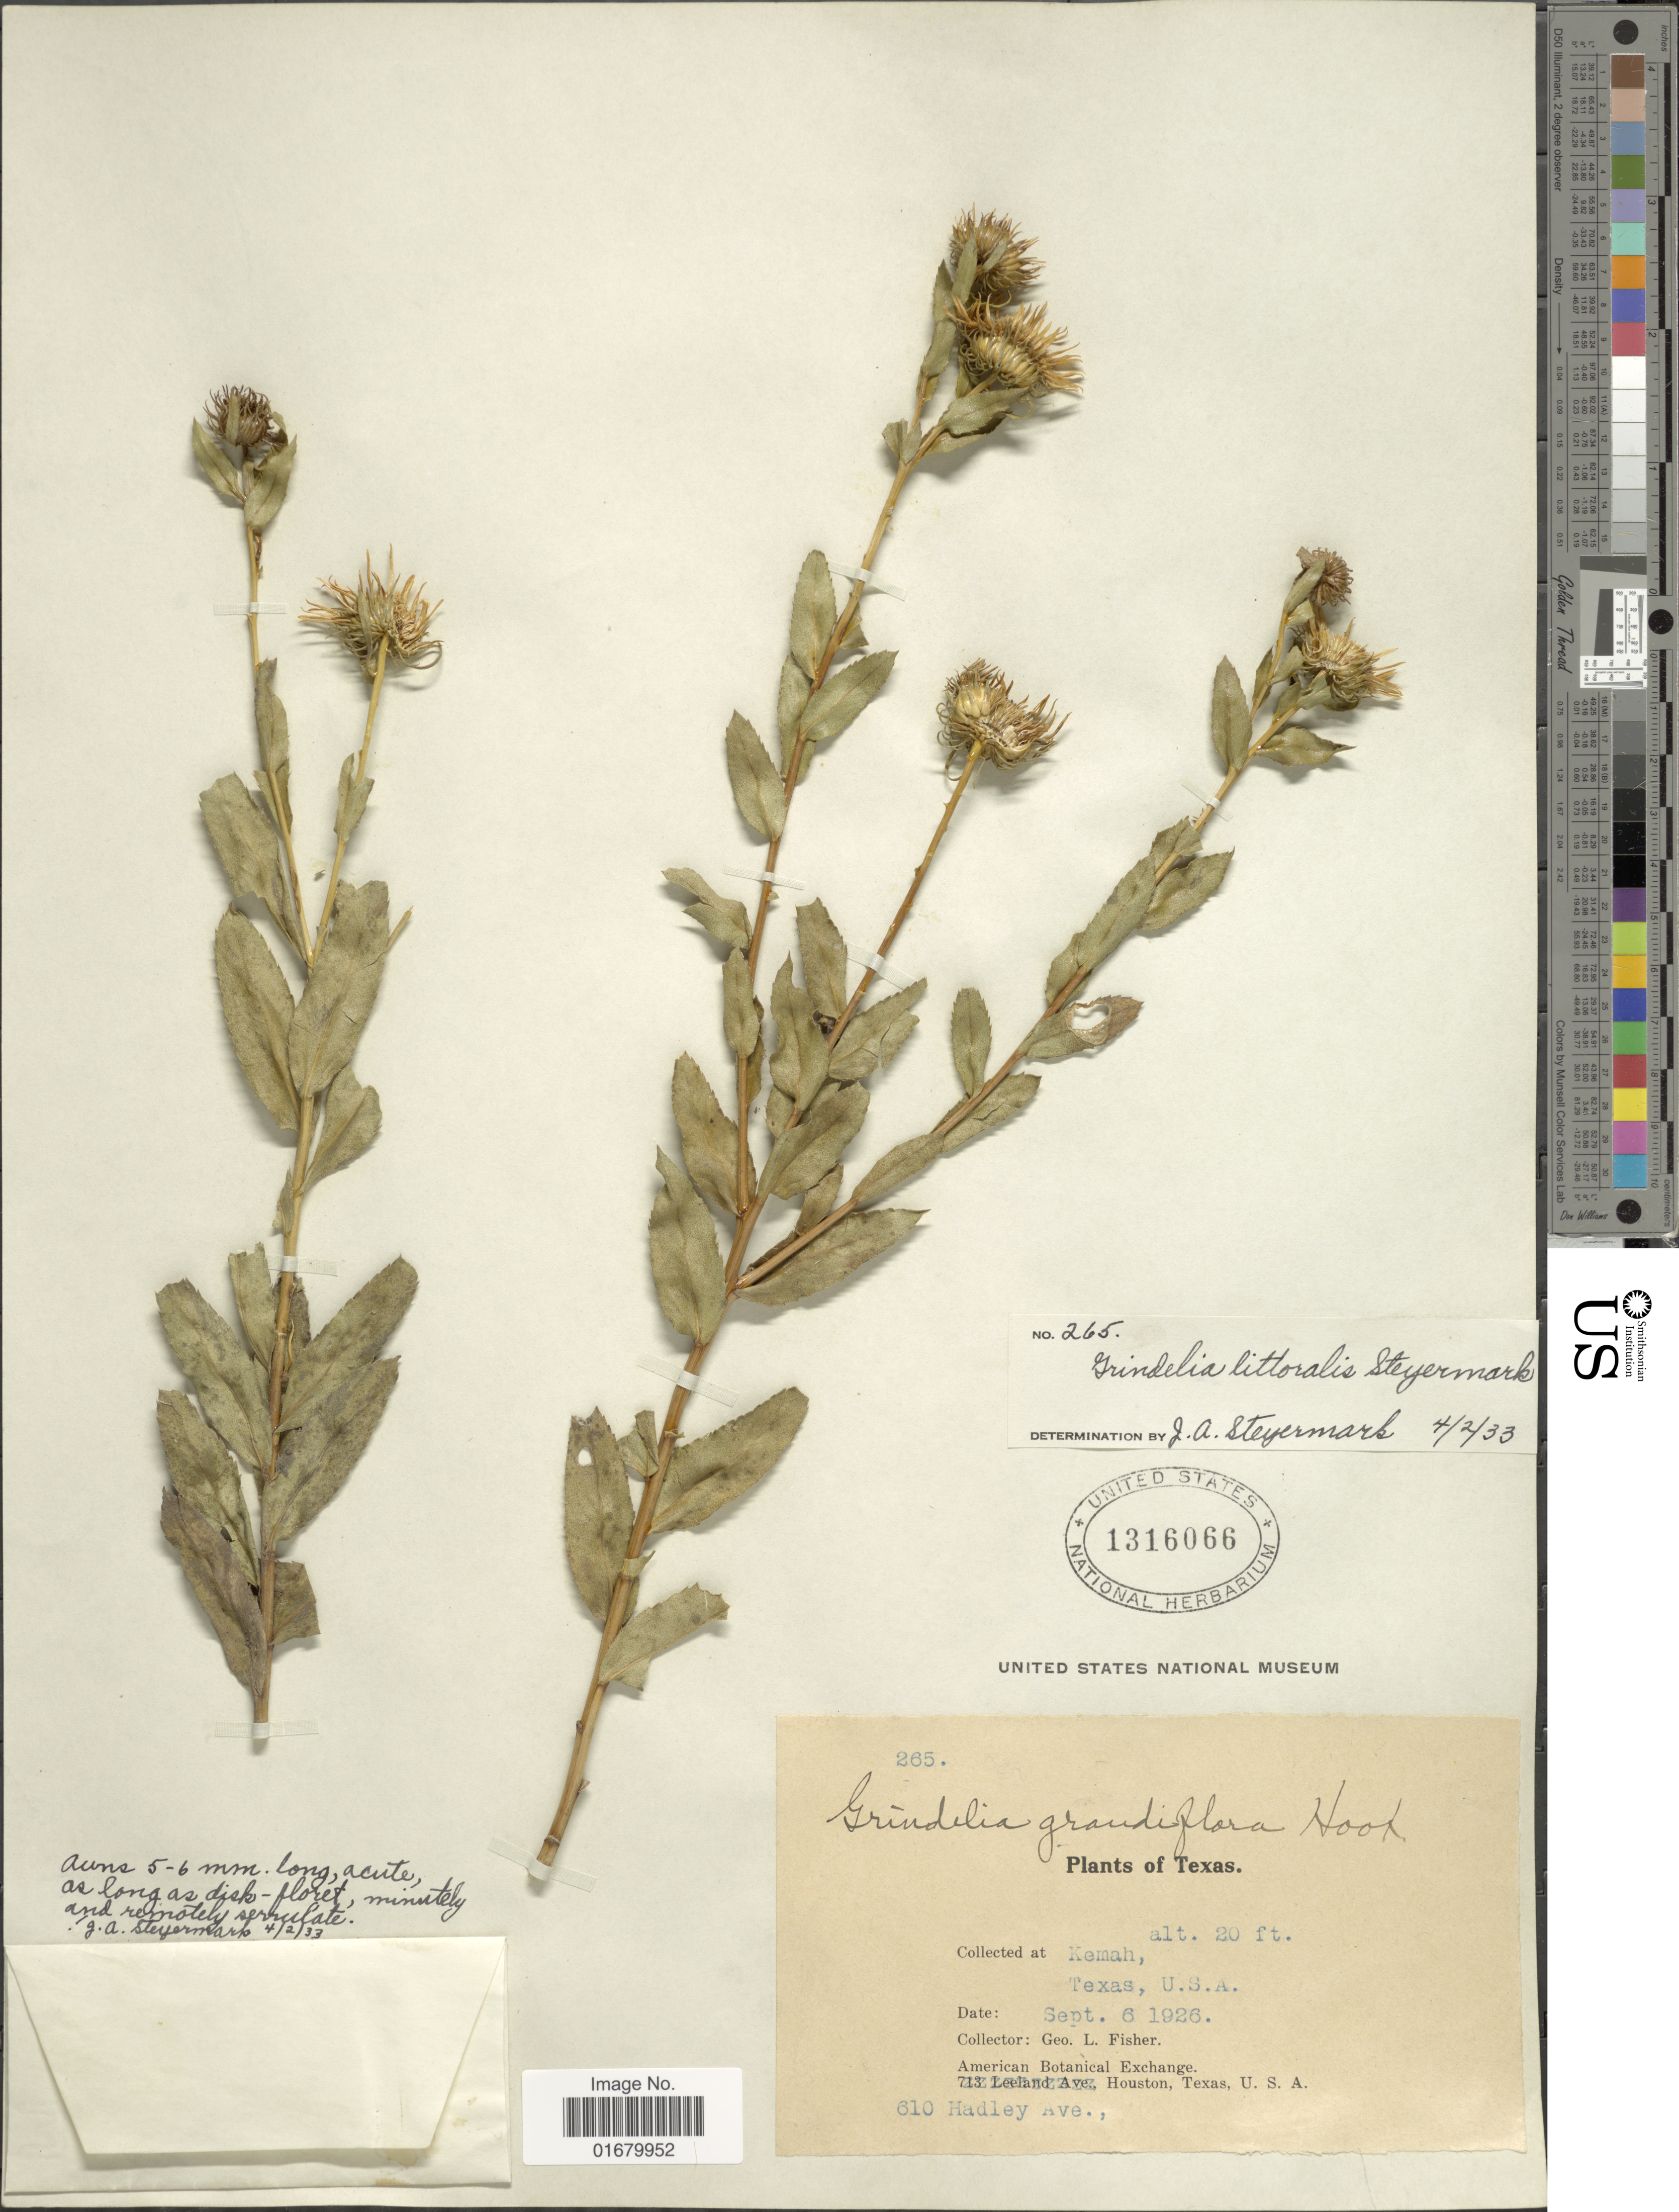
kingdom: Plantae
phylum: Tracheophyta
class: Magnoliopsida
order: Asterales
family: Asteraceae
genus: Grindelia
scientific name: Grindelia littoralis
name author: Steyerm.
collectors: G. L. Fisher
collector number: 265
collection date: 1926-09-06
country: United States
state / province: Texas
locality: Kemah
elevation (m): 6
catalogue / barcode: US 1316066